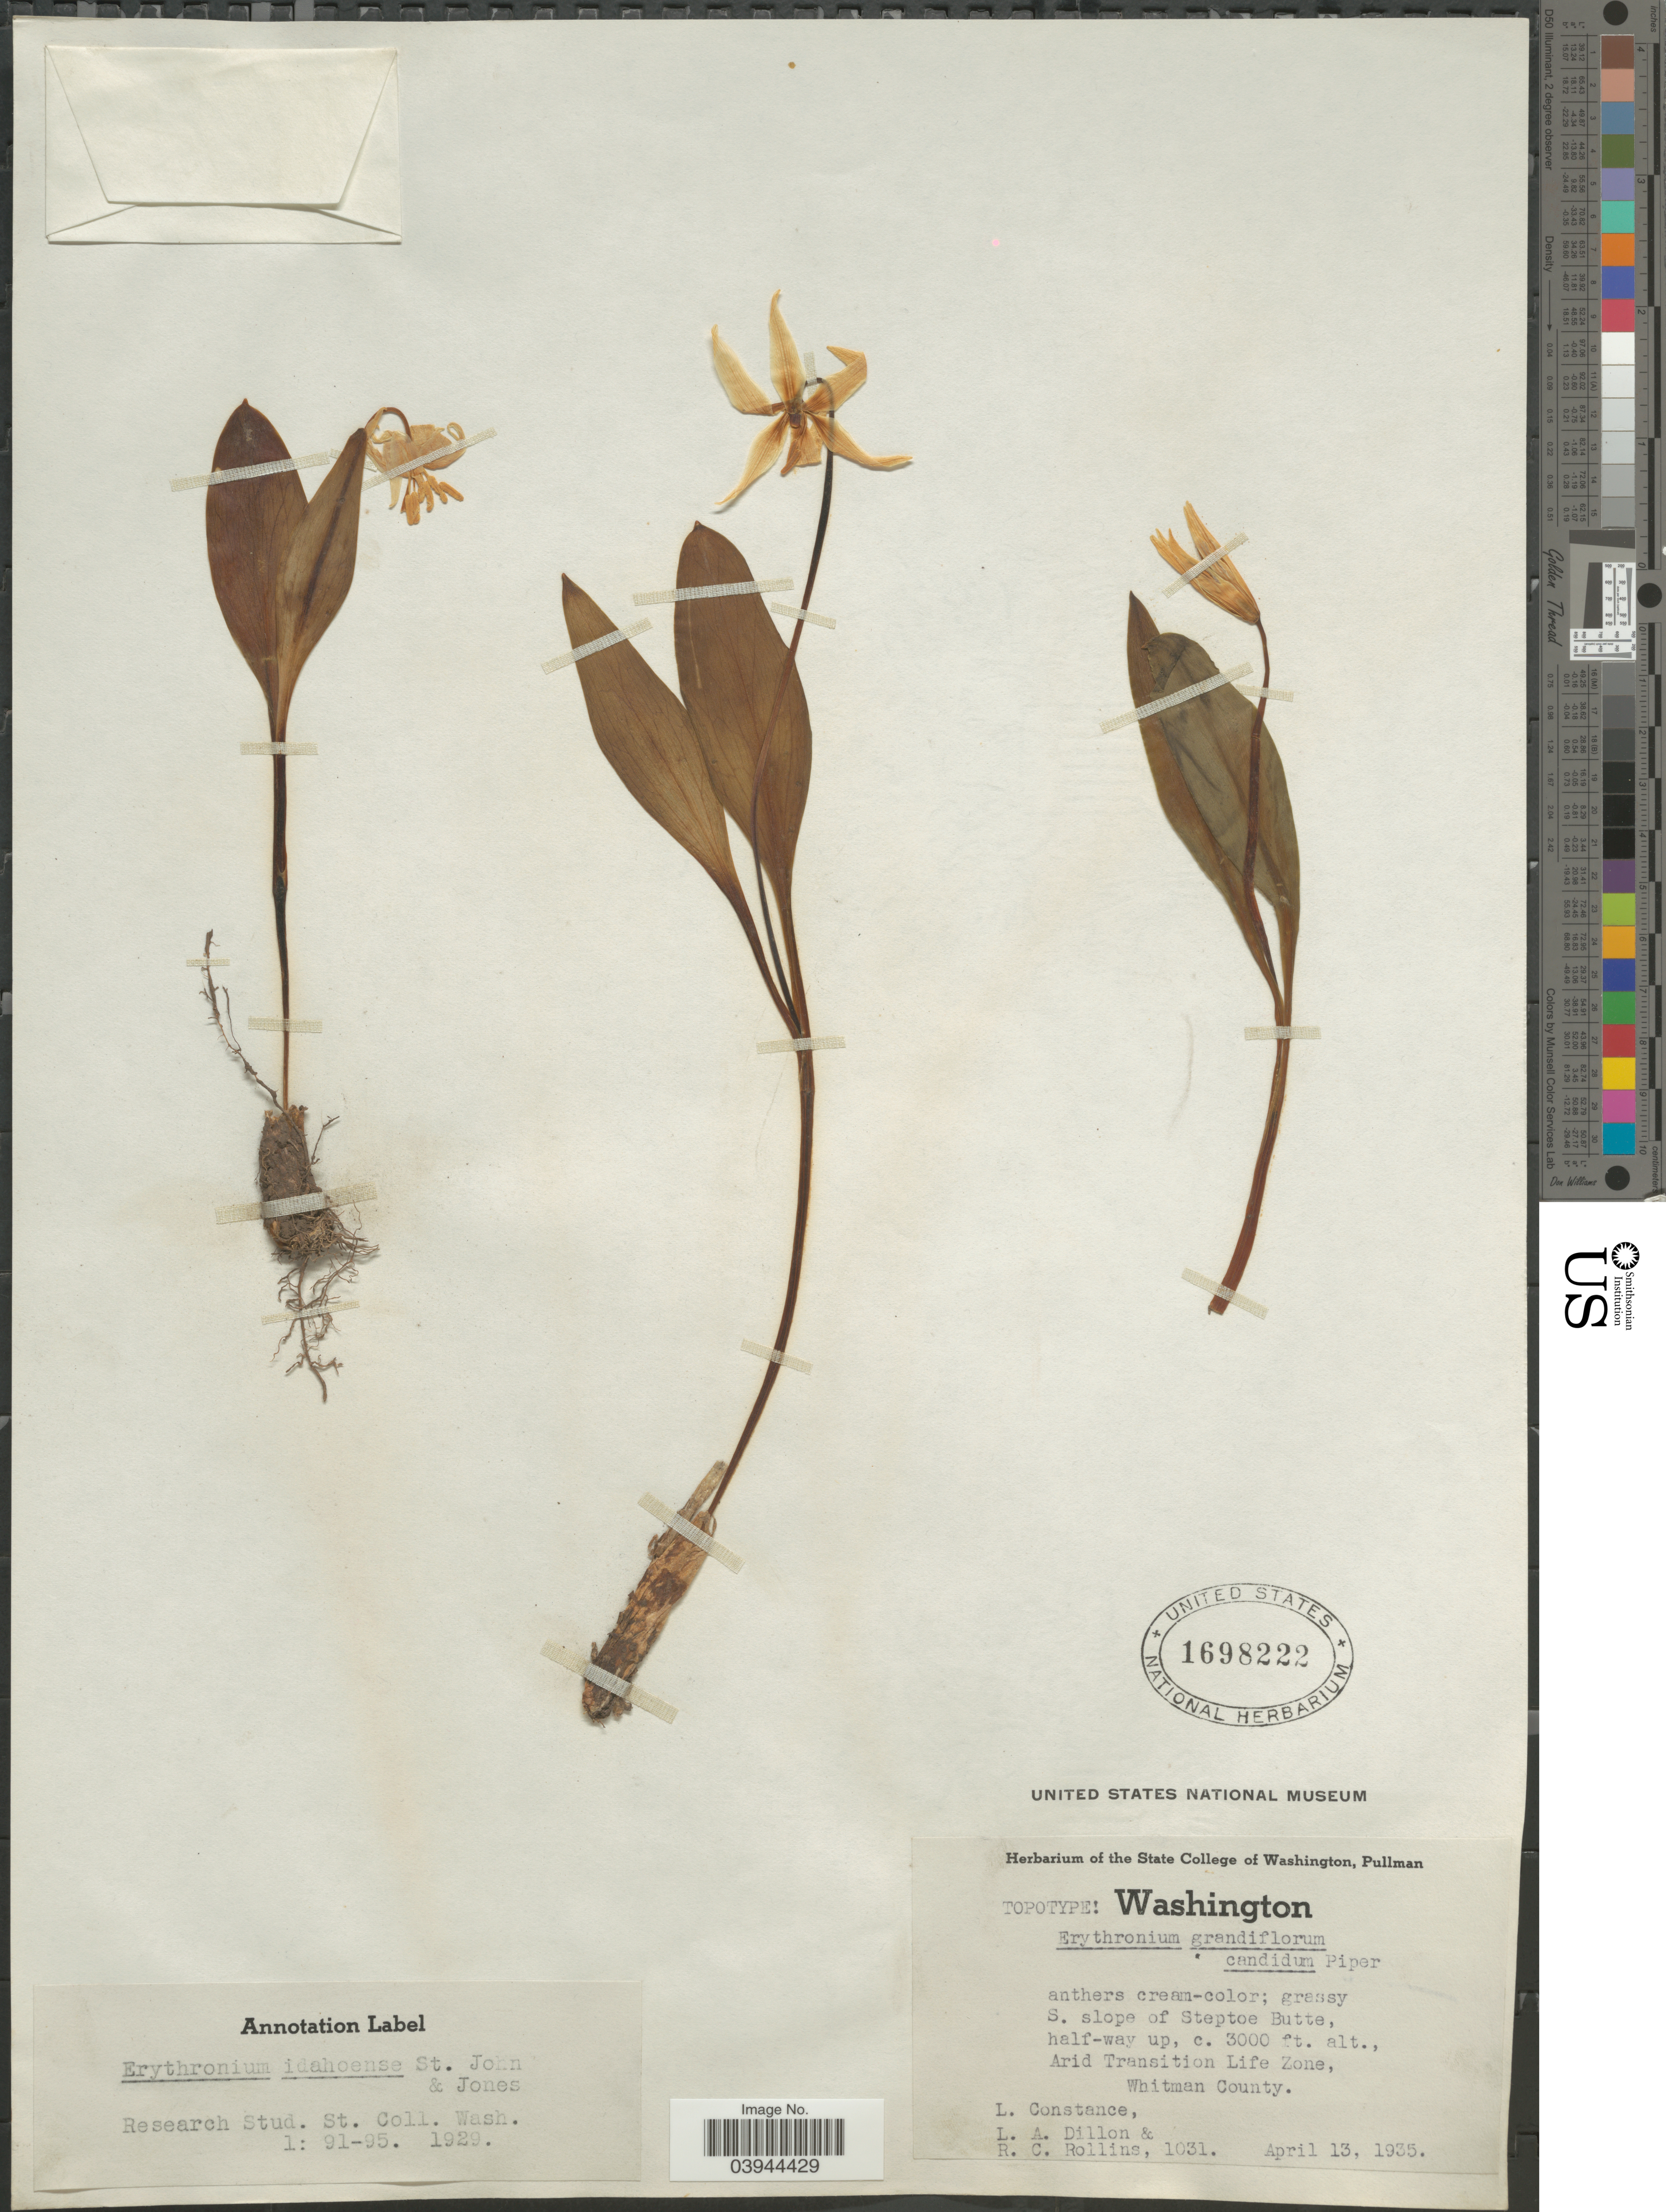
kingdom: Plantae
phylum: Tracheophyta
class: Liliopsida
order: Liliales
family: Liliaceae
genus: Erythronium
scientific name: Erythronium idahoense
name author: H. St. John & G.N. Jones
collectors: L. Constance, L. Dillon & R. C. Rollins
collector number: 1031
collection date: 1935-04-13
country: United States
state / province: Washington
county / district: Whitman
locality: Grassy S. slope of Steptoe Butte, half-way up, Arid Transition Life Zone, Whitman County.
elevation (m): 914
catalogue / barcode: US 1698222